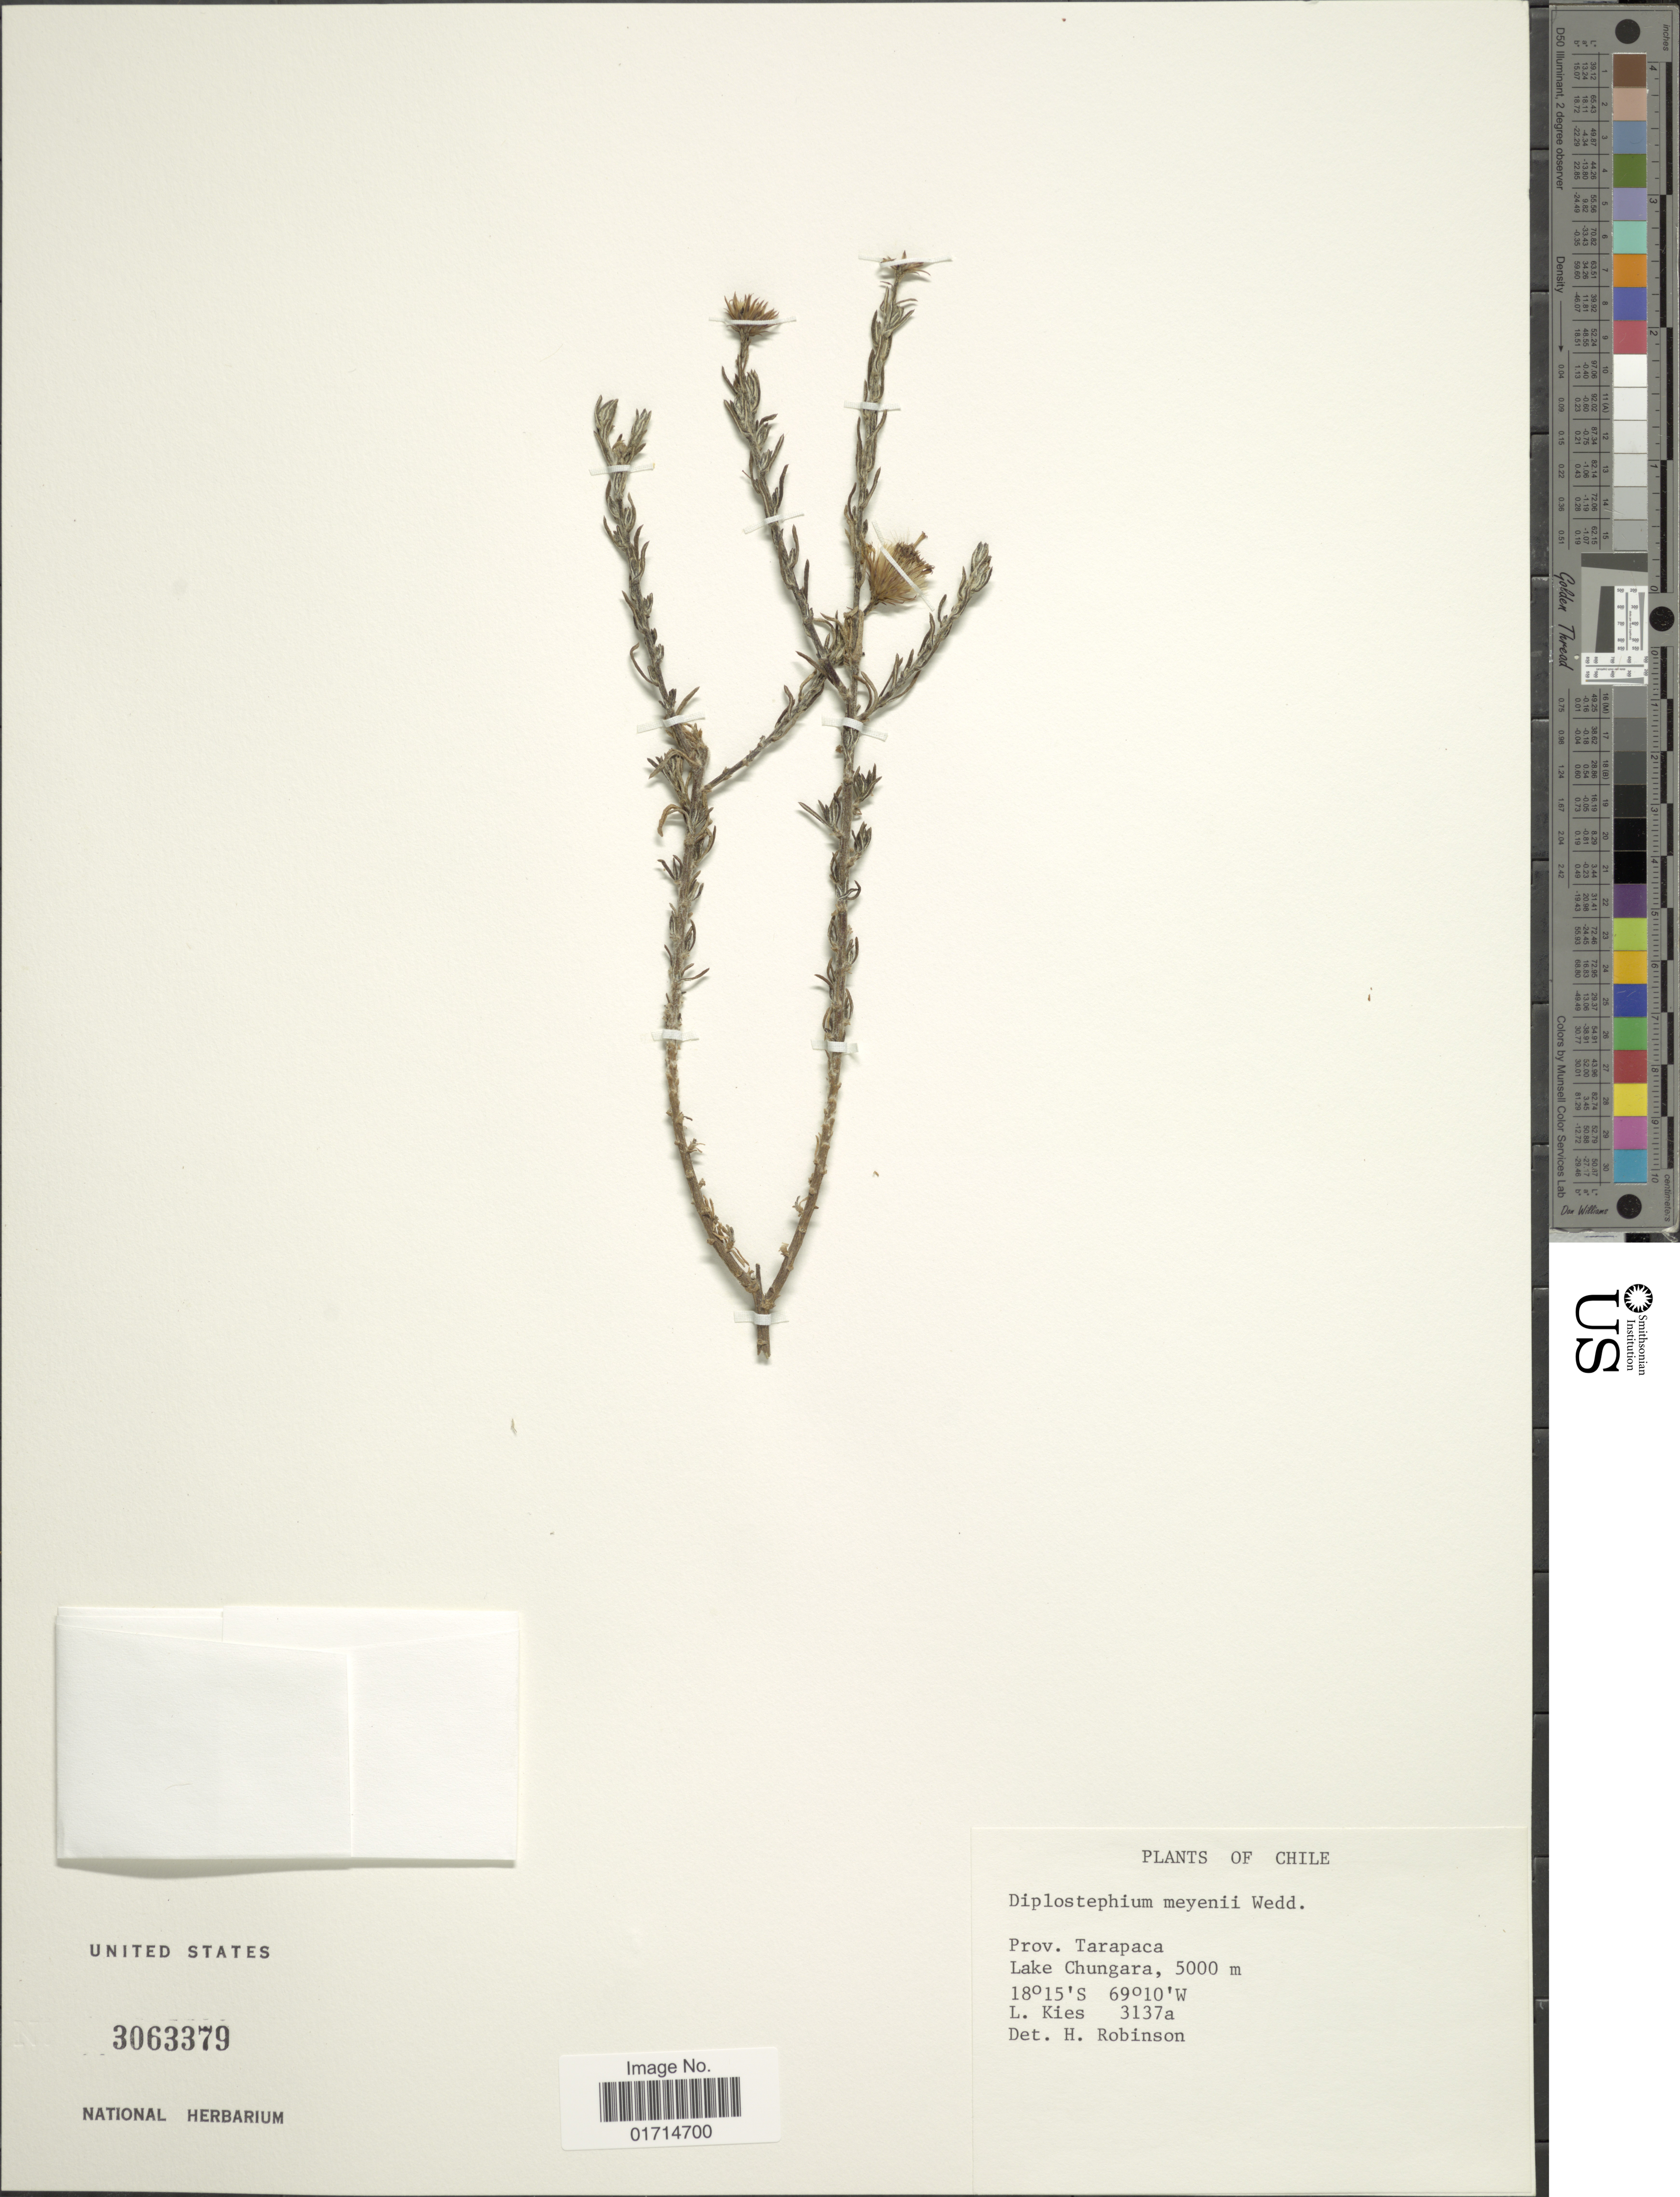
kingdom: Plantae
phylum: Tracheophyta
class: Magnoliopsida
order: Asterales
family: Asteraceae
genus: Diplostephium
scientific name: Diplostephium meyenii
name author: (Sch. Bip. ex Wedd.) S.F. Blake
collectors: L. Kies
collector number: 3137a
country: Chile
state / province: Tarapacá (I)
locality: Lake Chungara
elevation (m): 5000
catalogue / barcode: US 3063379